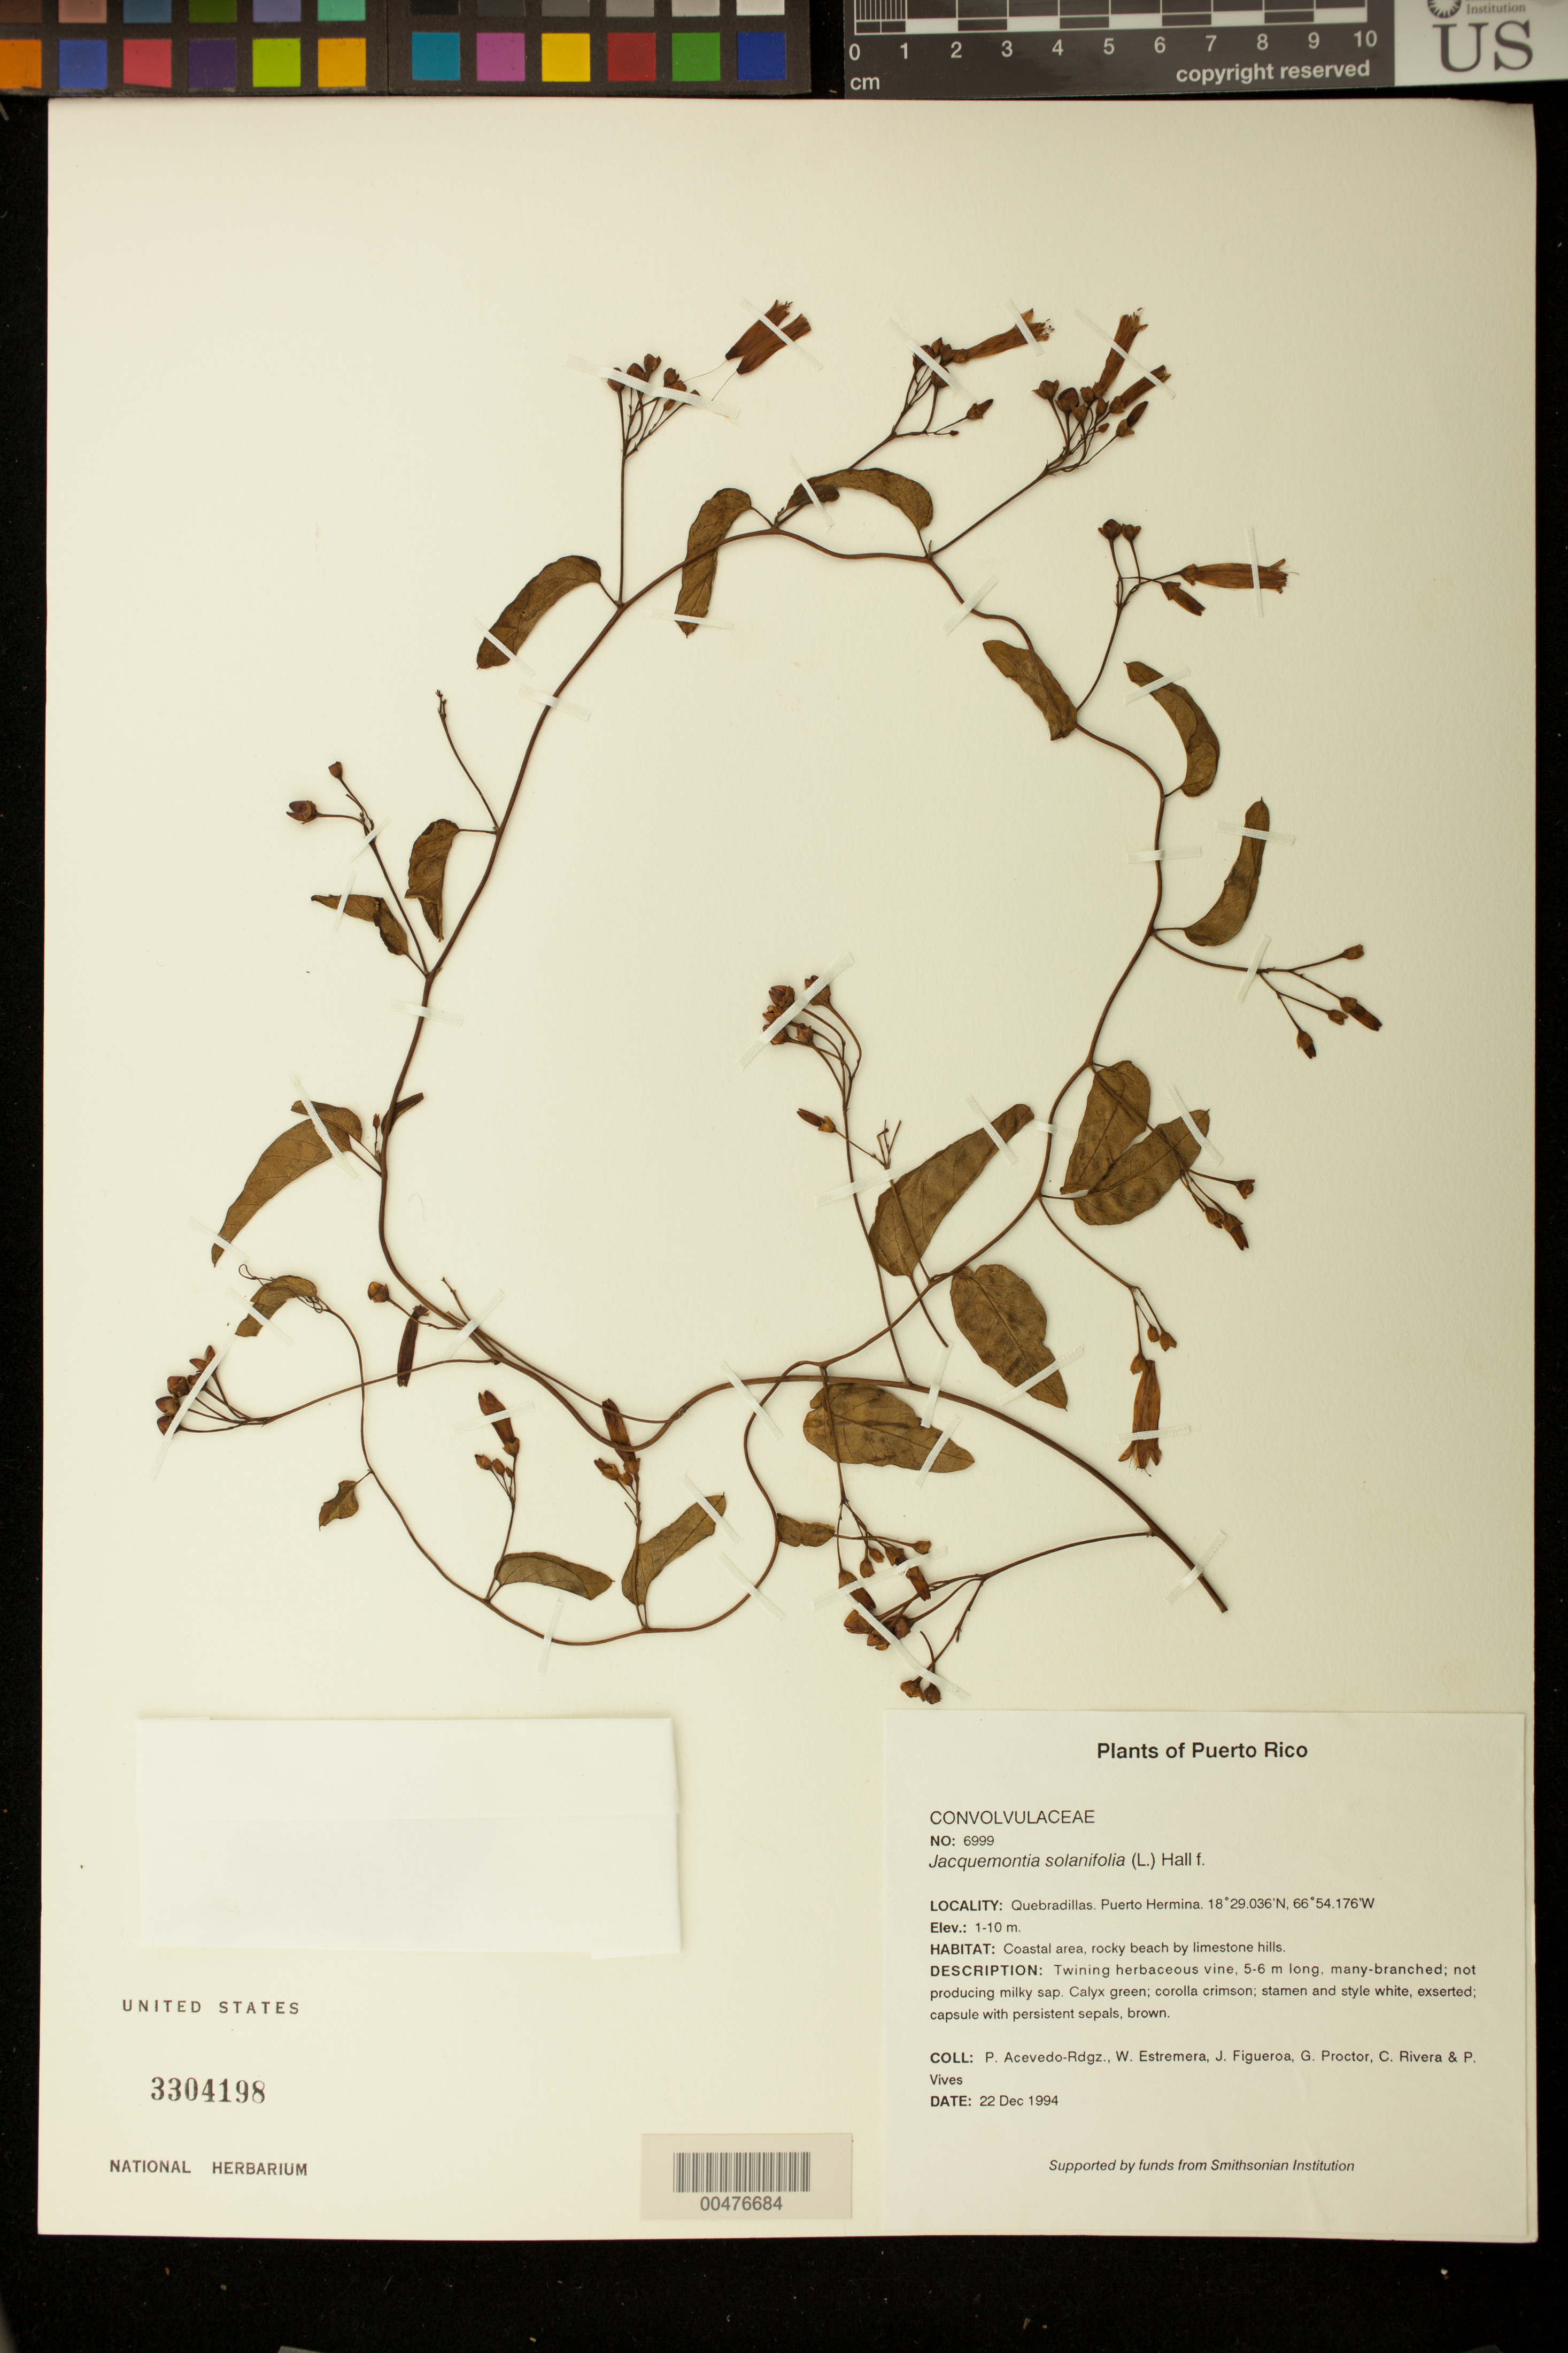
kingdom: Plantae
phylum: Tracheophyta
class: Magnoliopsida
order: Solanales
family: Convolvulaceae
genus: Jacquemontia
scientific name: Jacquemontia solanifolia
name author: (L.) Hallier f.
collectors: P. Acevedo-Rodr., W. Estremera, J. Figueroa, G. R. Proctor, C. Rivera & P. Vives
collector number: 6999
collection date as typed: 22 Dec 1994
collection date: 1994-12-22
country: Puerto Rico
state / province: Quebradillas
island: Puerto Rico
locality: Quebradillas. Puerto Hermina.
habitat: Coastal area, rocky beach by limestone hills.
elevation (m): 1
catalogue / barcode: US 3304198